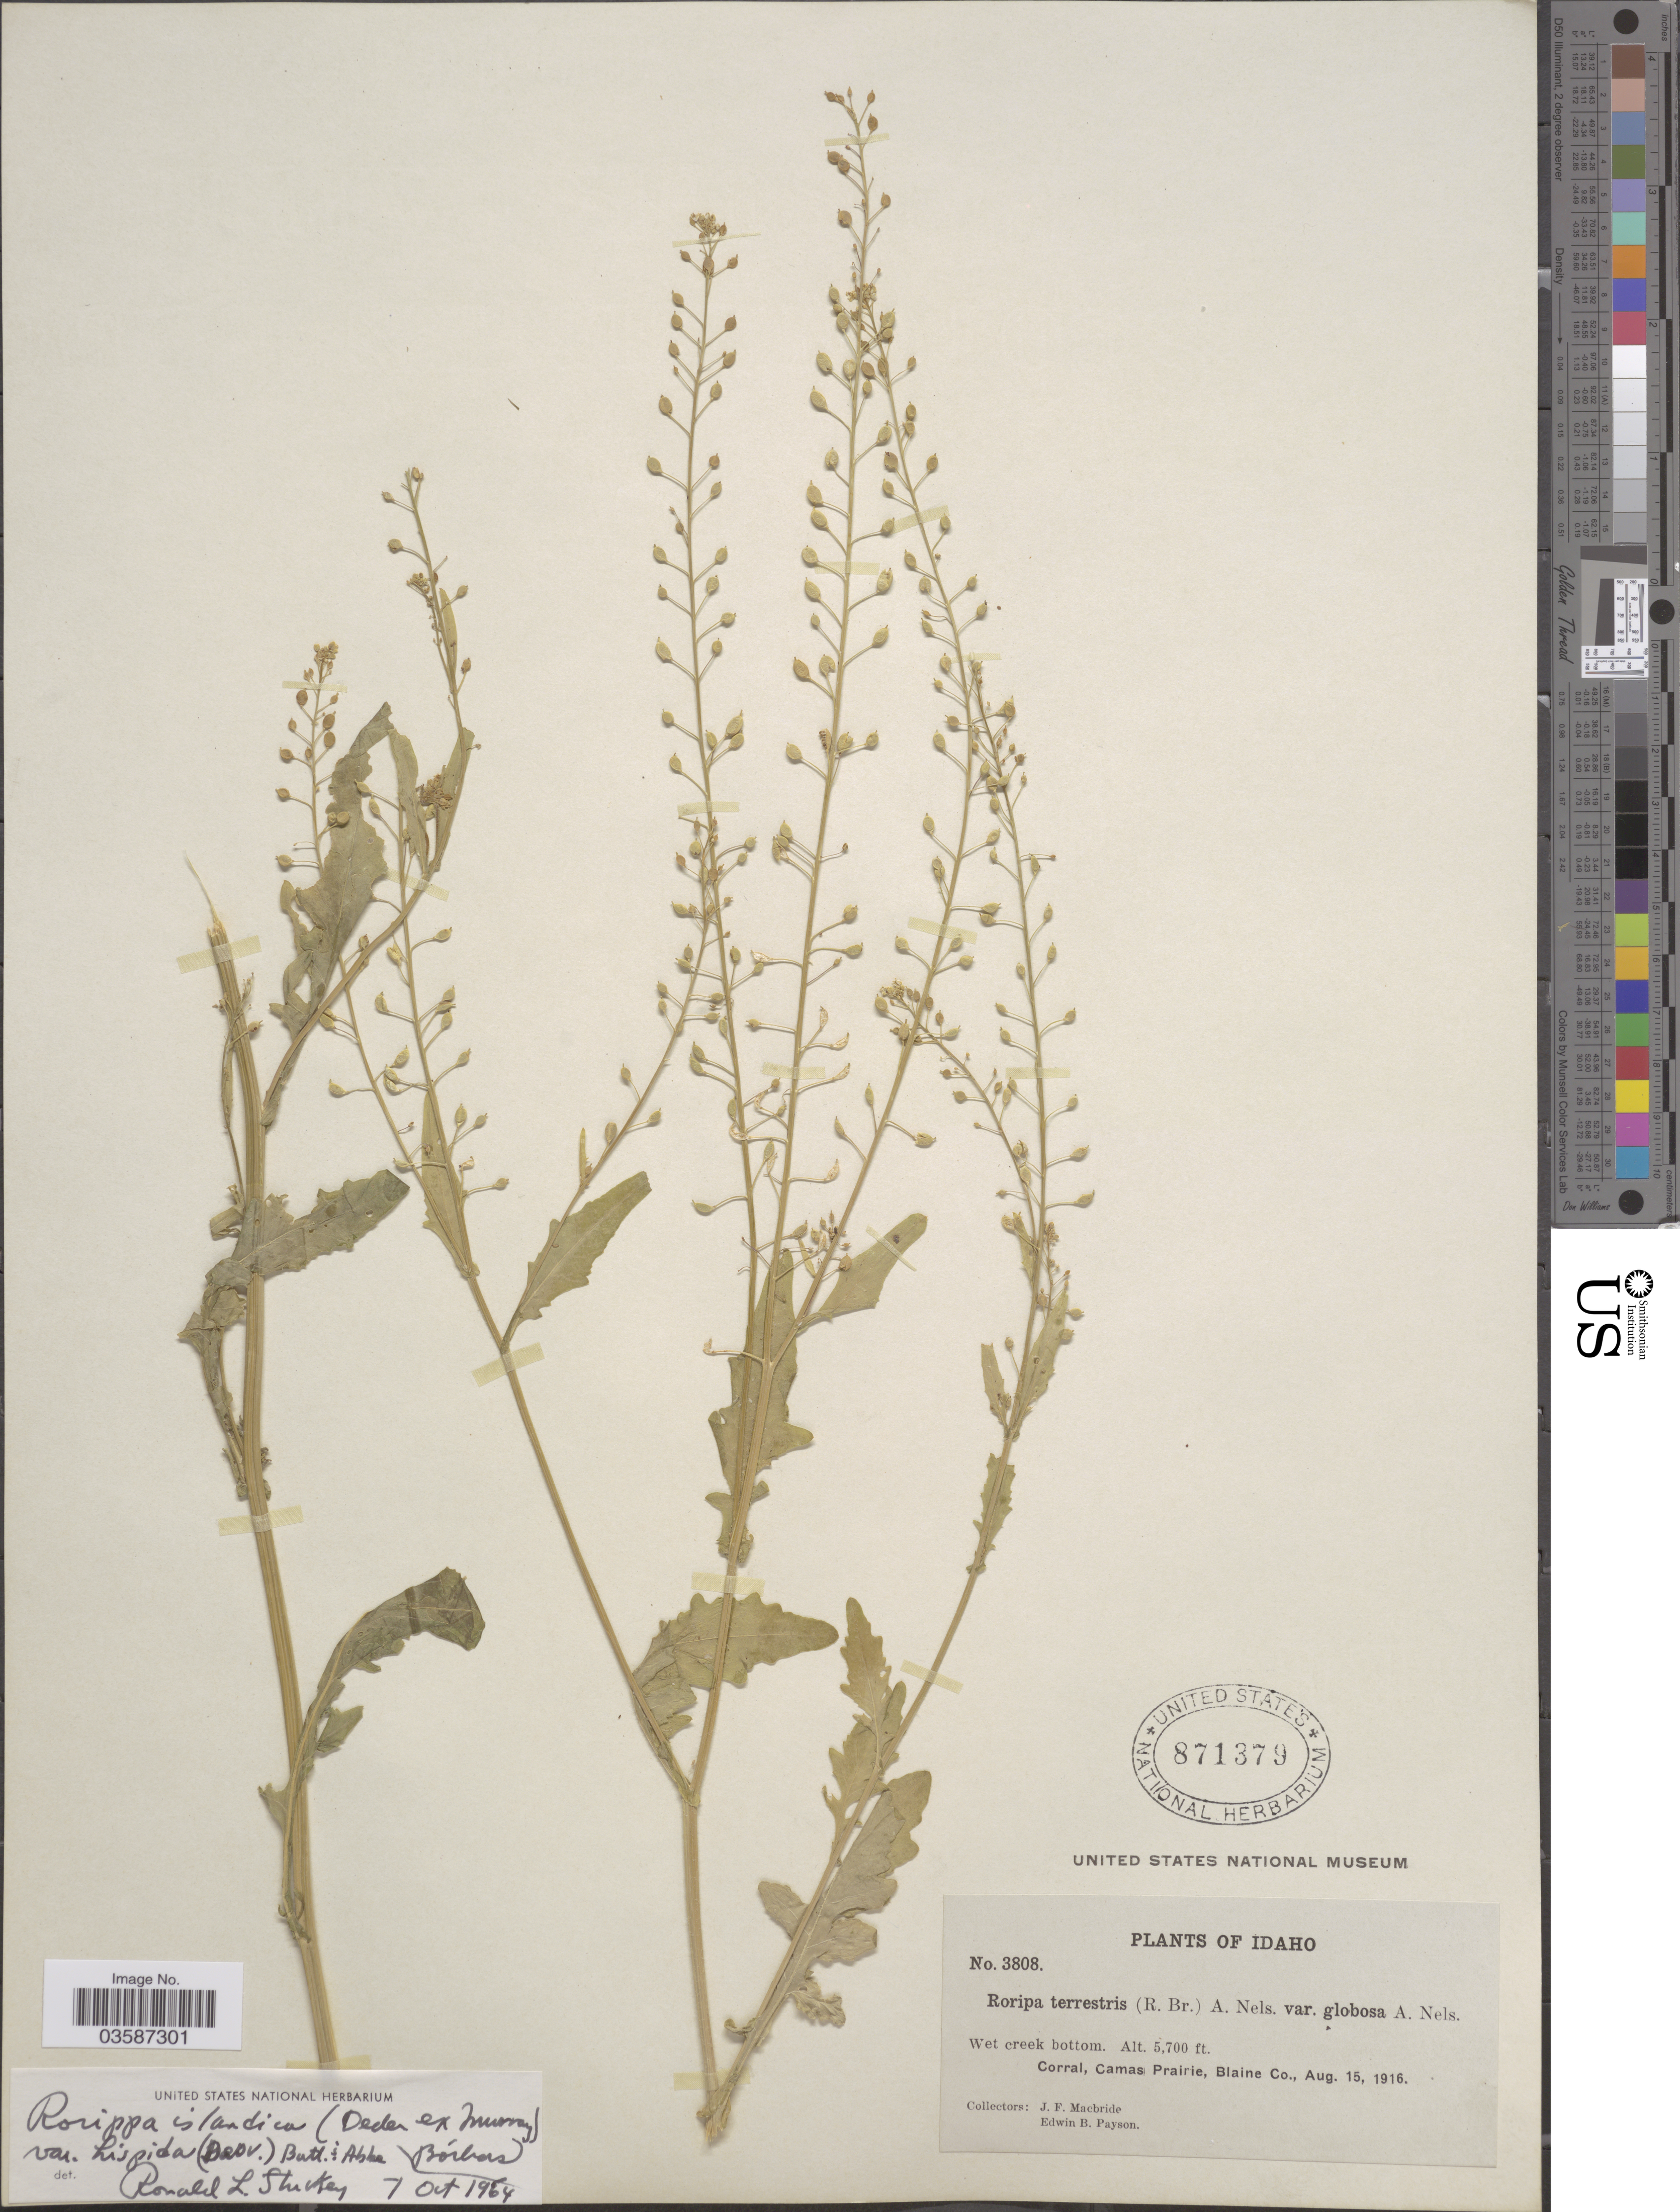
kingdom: Plantae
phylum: Tracheophyta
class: Magnoliopsida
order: Brassicales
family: Brassicaceae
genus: Rorippa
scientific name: Rorippa islandica var. hispida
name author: (Desv.) Butters & Abbe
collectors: J. F. Macbride & E. B. Payson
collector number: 3808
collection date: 1916-08-15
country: United States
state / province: Idaho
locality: Wet creek bottom. Corral, Camas Prairie, Blaine Co.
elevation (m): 1737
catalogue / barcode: US 871379